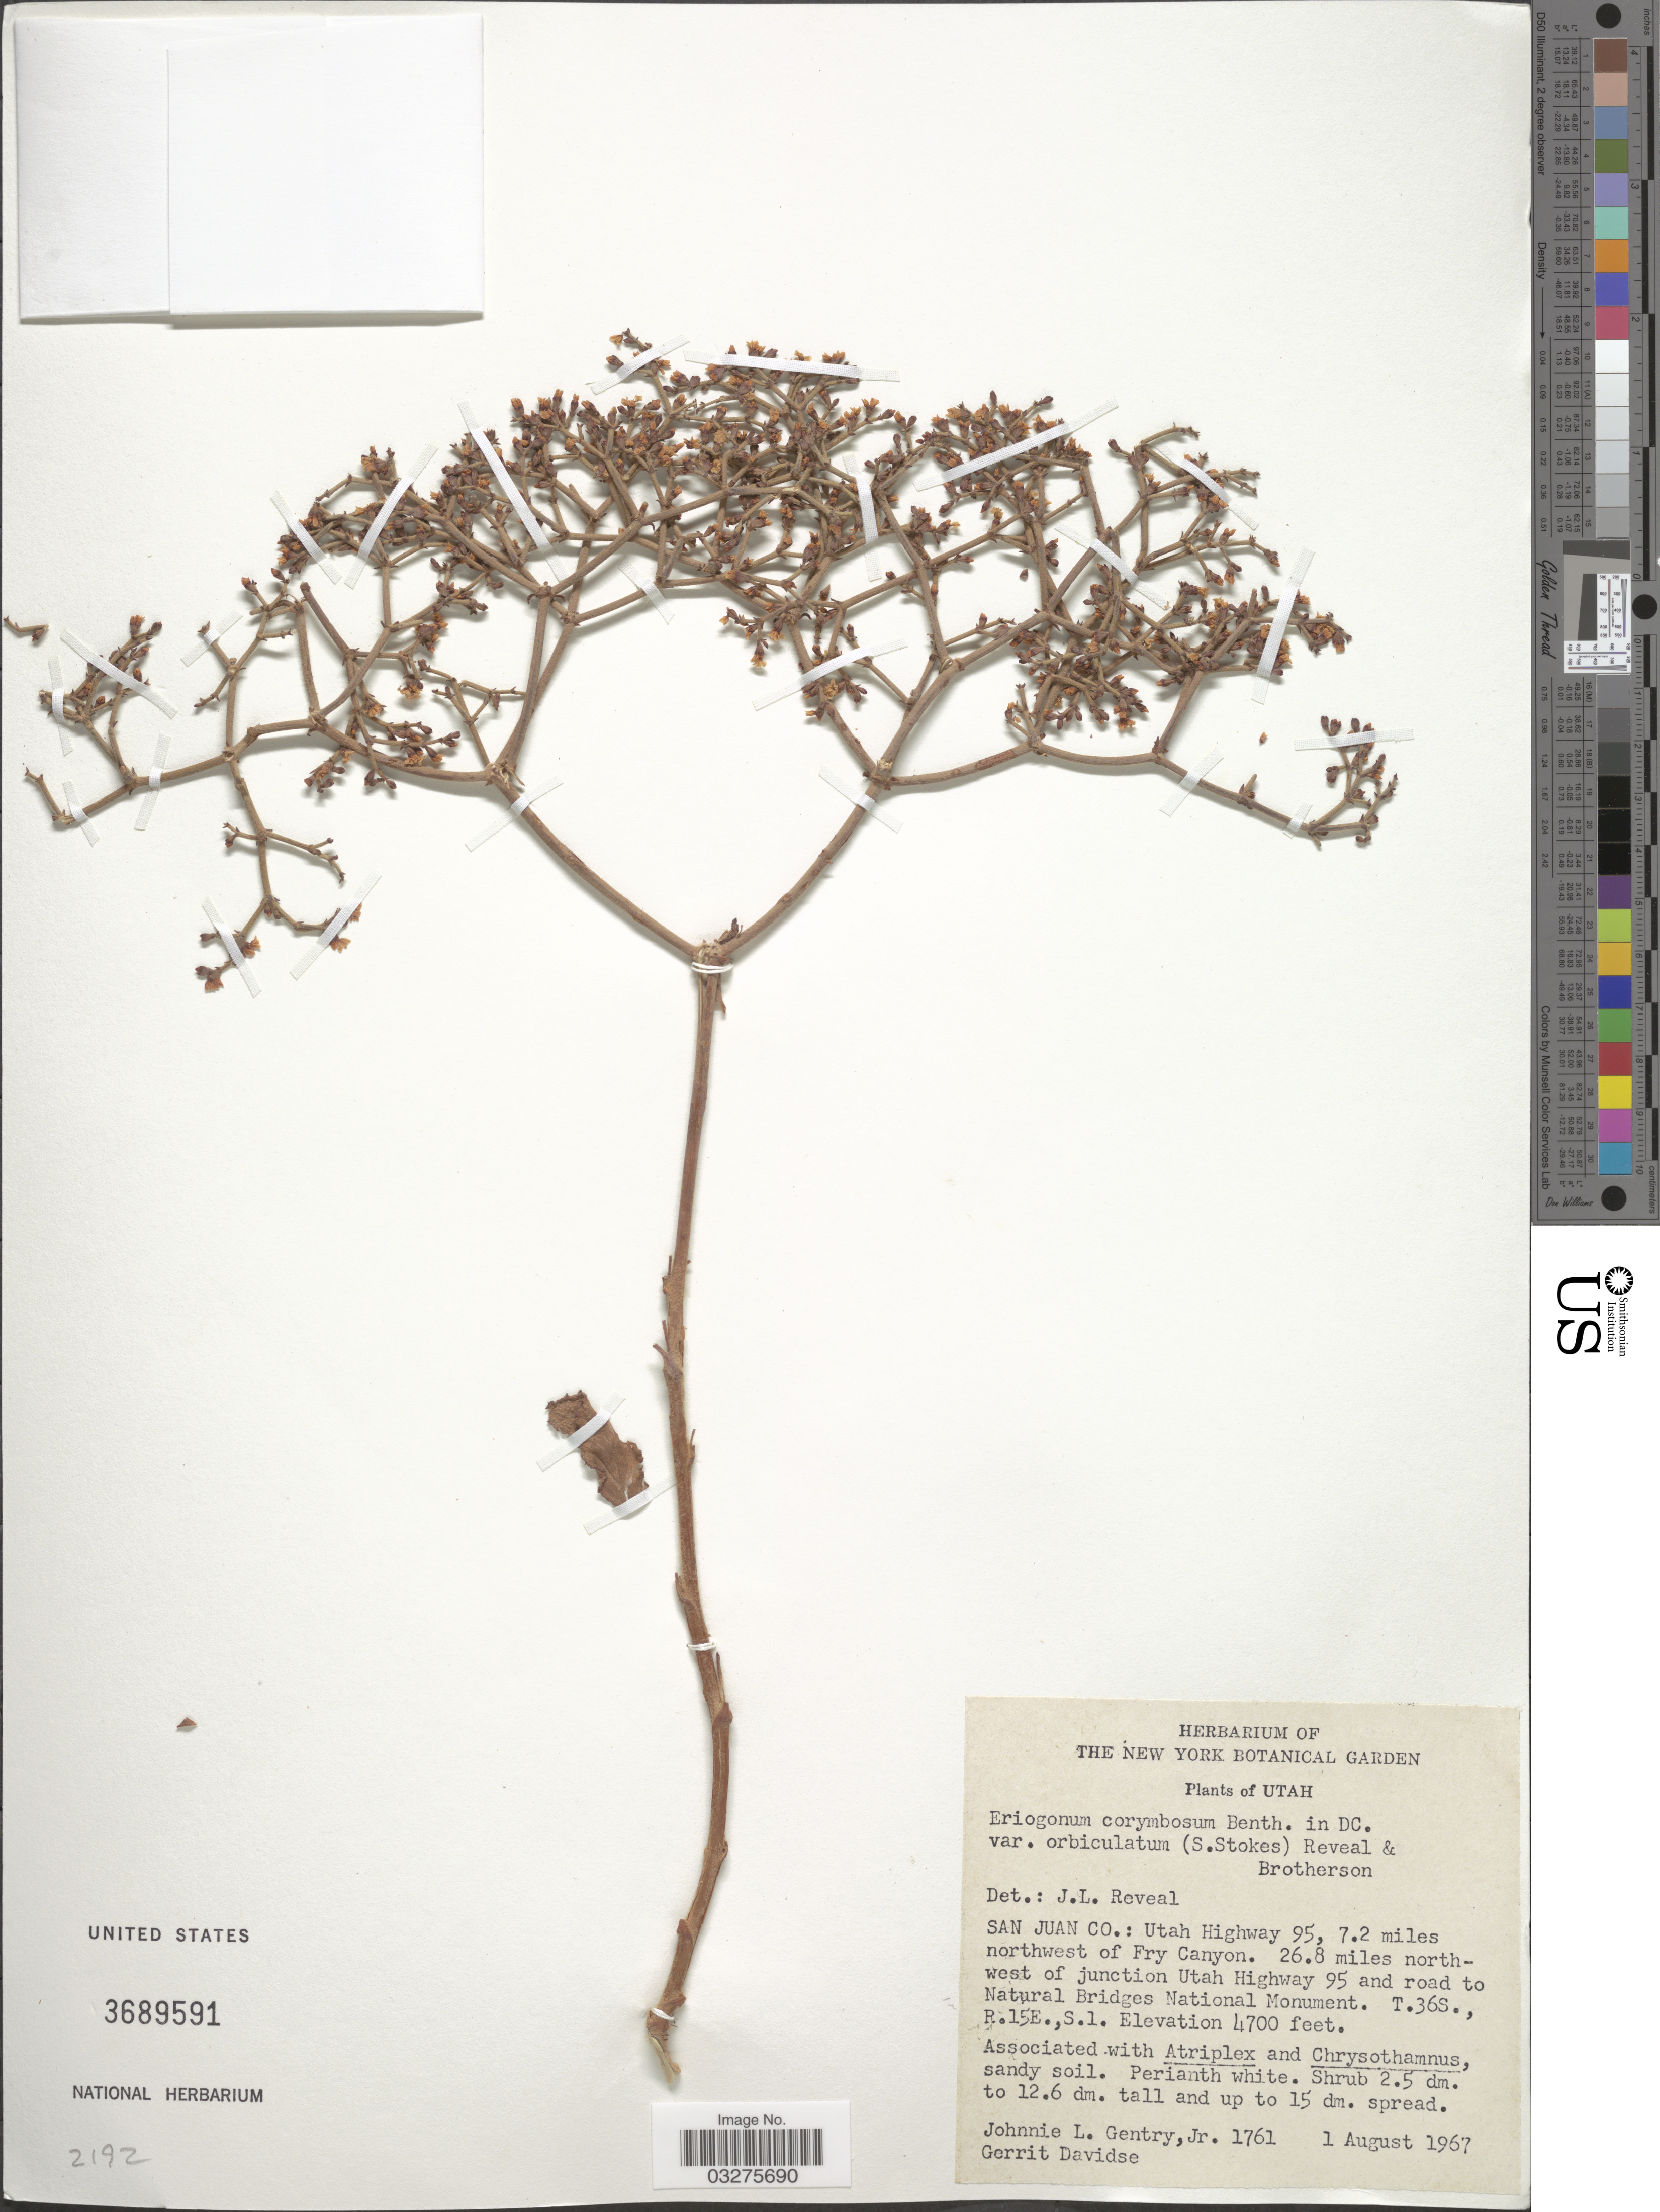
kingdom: Plantae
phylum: Tracheophyta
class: Magnoliopsida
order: Caryophyllales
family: Polygonaceae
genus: Eriogonum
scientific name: Eriogonum corymbosum var. orbiculatum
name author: (S. Stokes) Reveal & Brotherson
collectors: J. L. Gentry & G. Davidse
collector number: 1761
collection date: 1967-08-01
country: United States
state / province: Utah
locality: San Juan Co.: Utah Highway 95, 7.2 miles northwest of Fry Canyon. 26.8 miles north-west of junction Utah Highway 95 and road to Natural Bridges National Monument. T.36S., R.15E., S.1.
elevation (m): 1433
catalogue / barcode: US 3689591